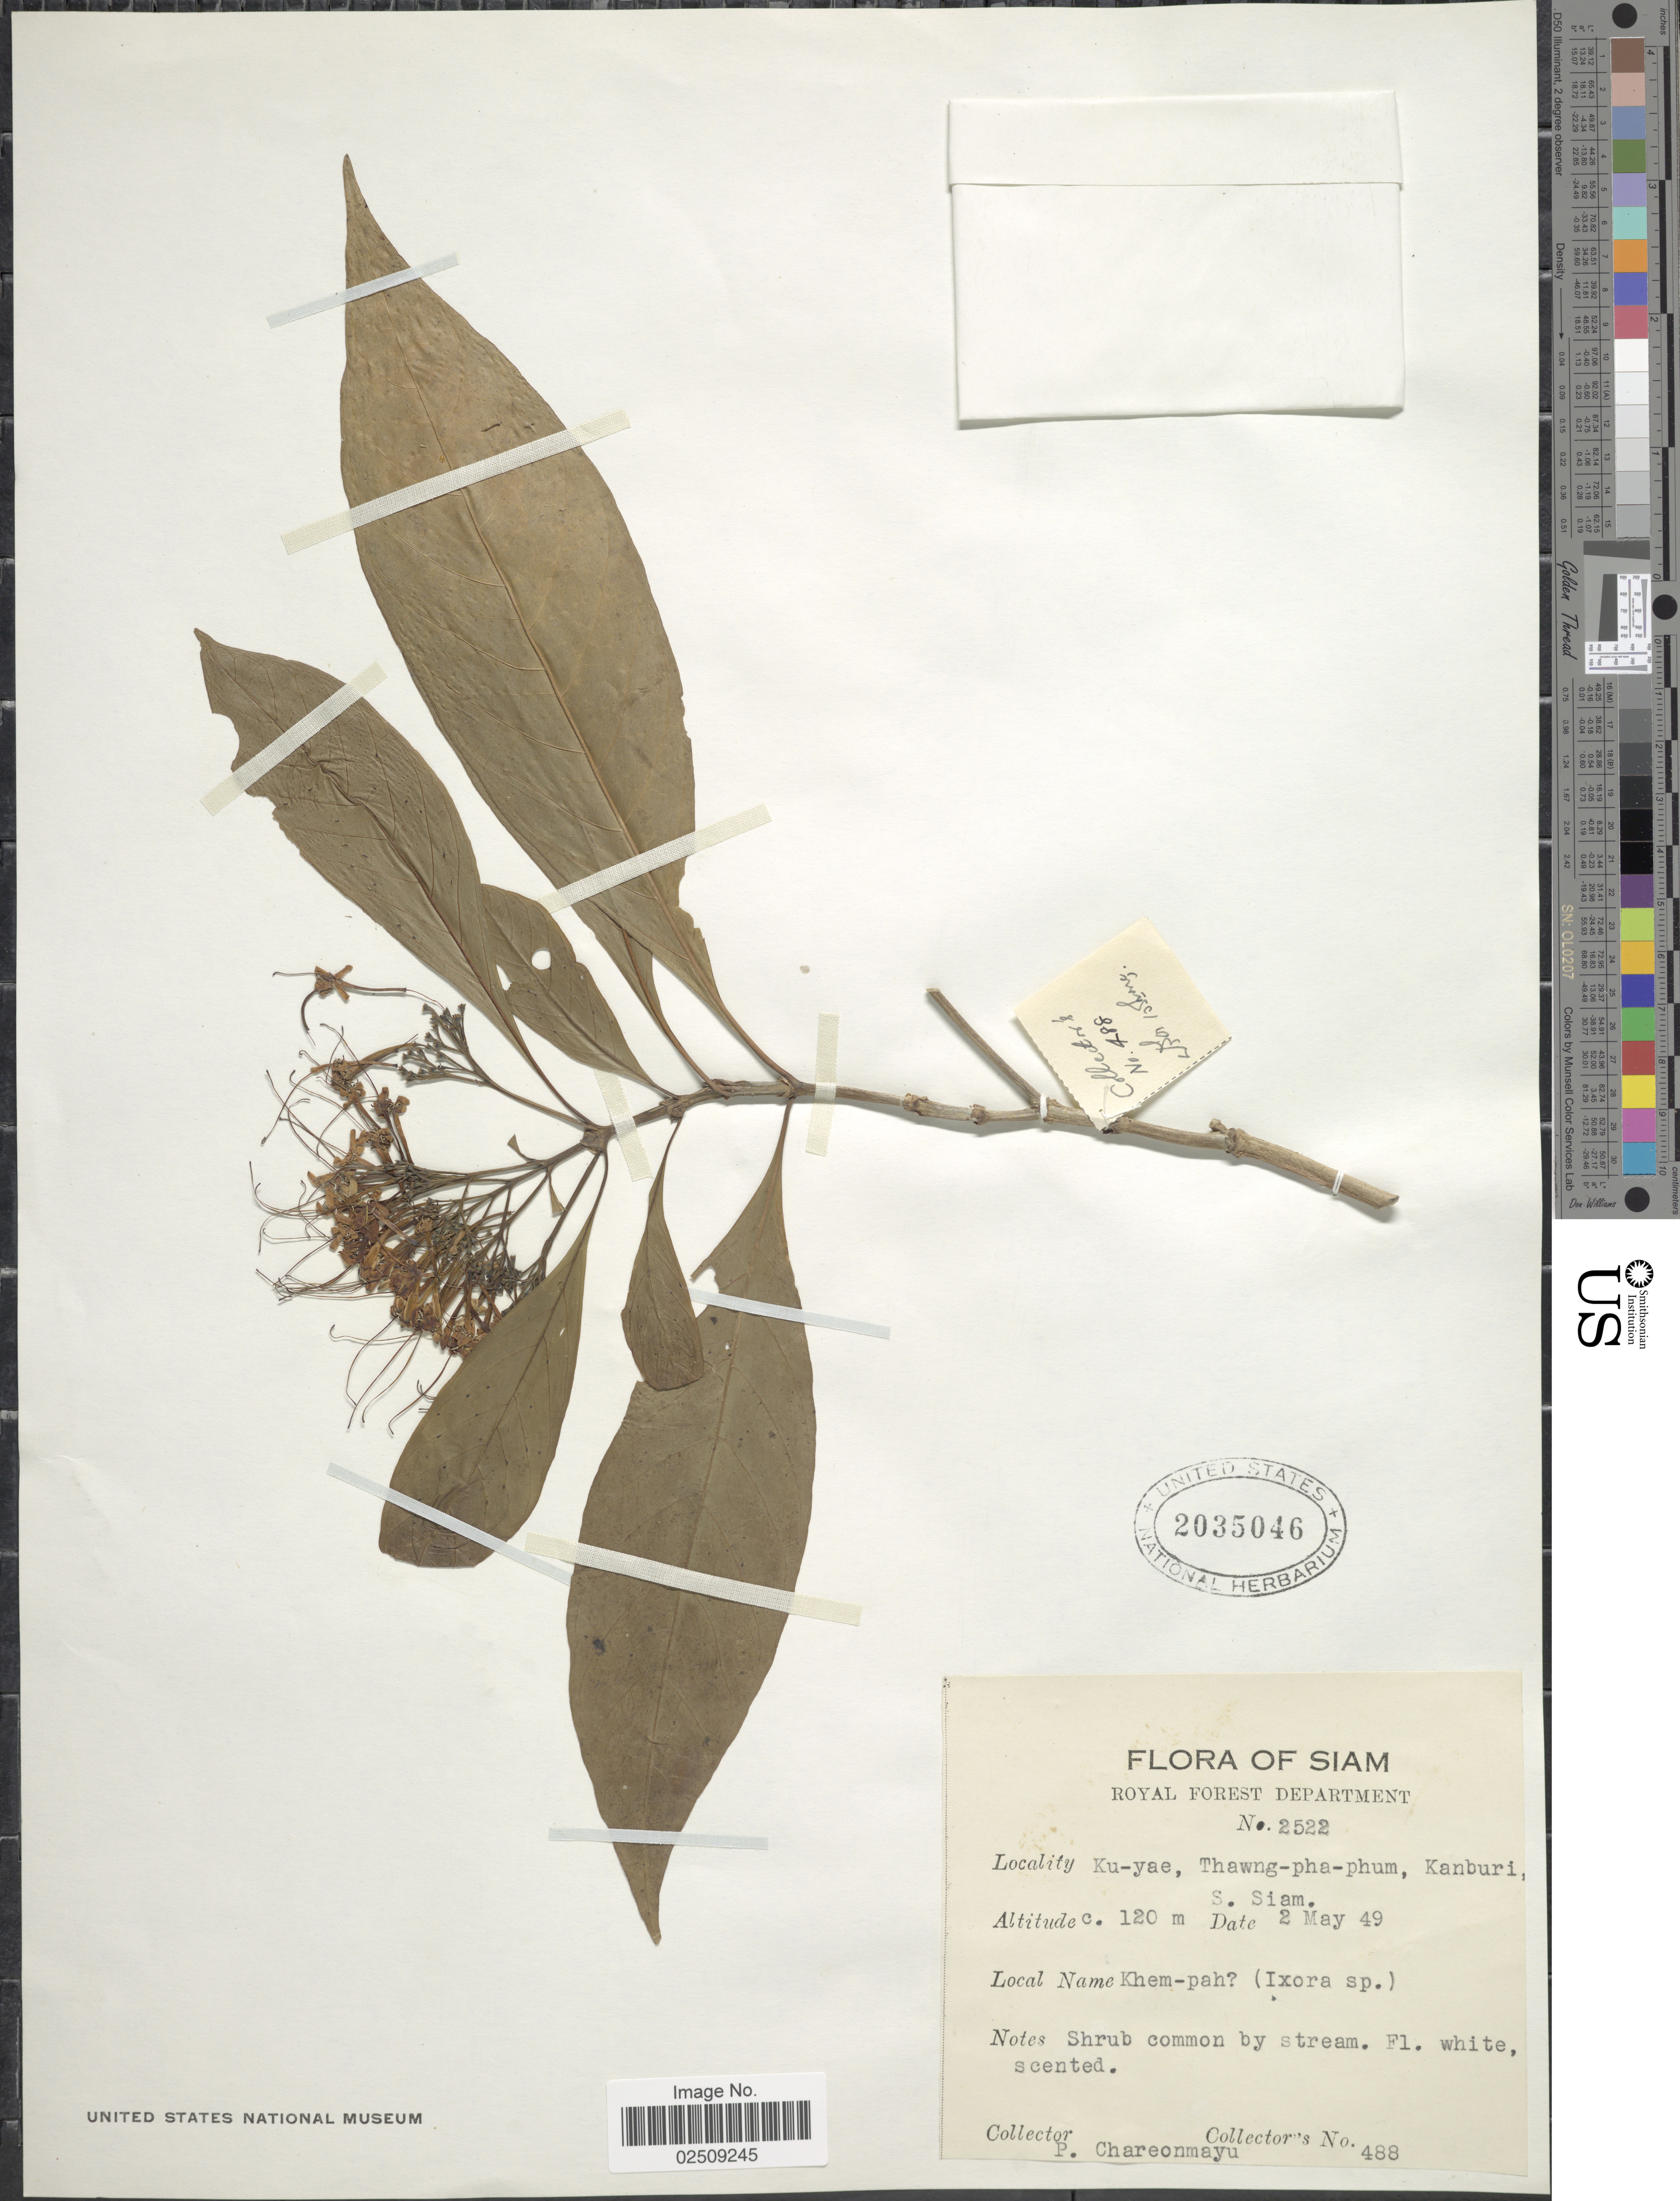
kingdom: Plantae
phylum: Tracheophyta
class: Magnoliopsida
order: Gentianales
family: Rubiaceae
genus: Ixora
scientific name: Ixora sp.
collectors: P. Chareonmayu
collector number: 488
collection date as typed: Transcribed d/m/y: 2/5/49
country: Thailand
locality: Ku-yae, Thawng-pha-phum, Kanburi, S. Siam.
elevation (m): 120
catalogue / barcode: US 2035046